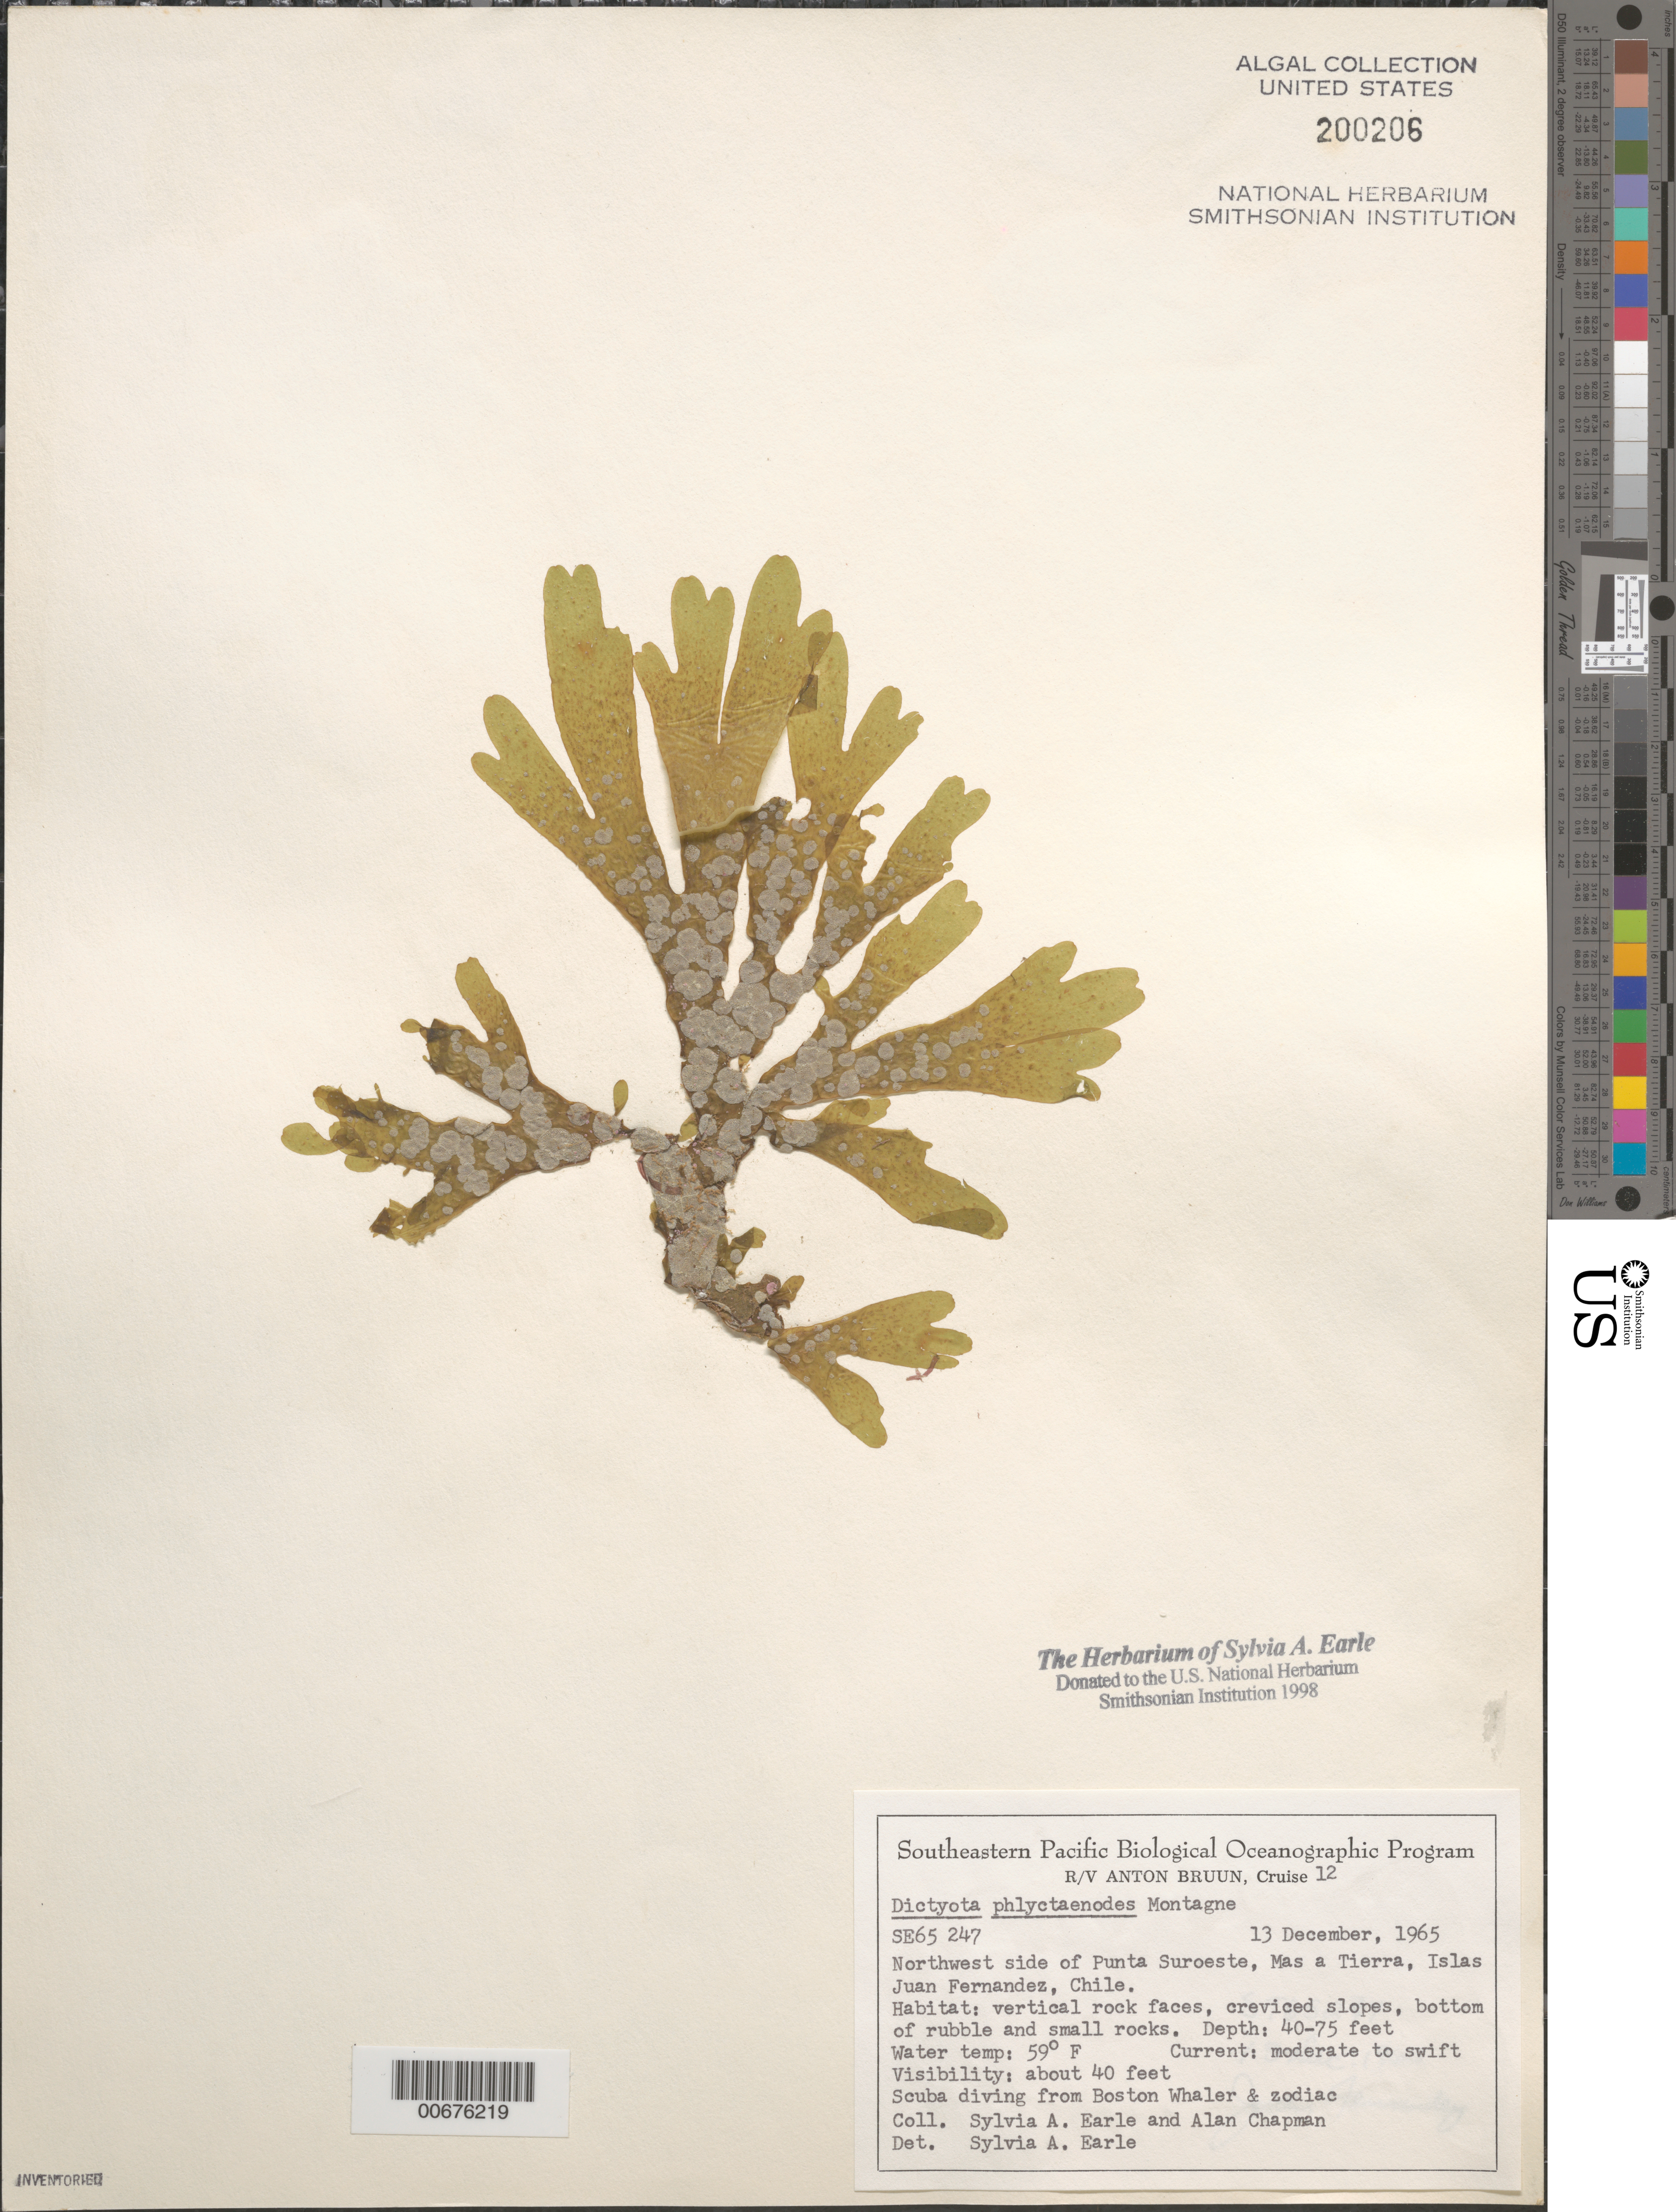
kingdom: Chromista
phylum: Ochrophyta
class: Phaeophyceae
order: Dictyotales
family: Dictyotaceae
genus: Dictyota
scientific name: Dictyota phlyctaenodes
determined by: Earle, S. A.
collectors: S. A. Earle & A. Chapman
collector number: SE 65247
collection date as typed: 13 Dec 1965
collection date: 1965-12-13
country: Chile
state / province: Valparaíso (V)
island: Isla Más a Tierra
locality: Punta Suroeste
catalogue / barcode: US 200206